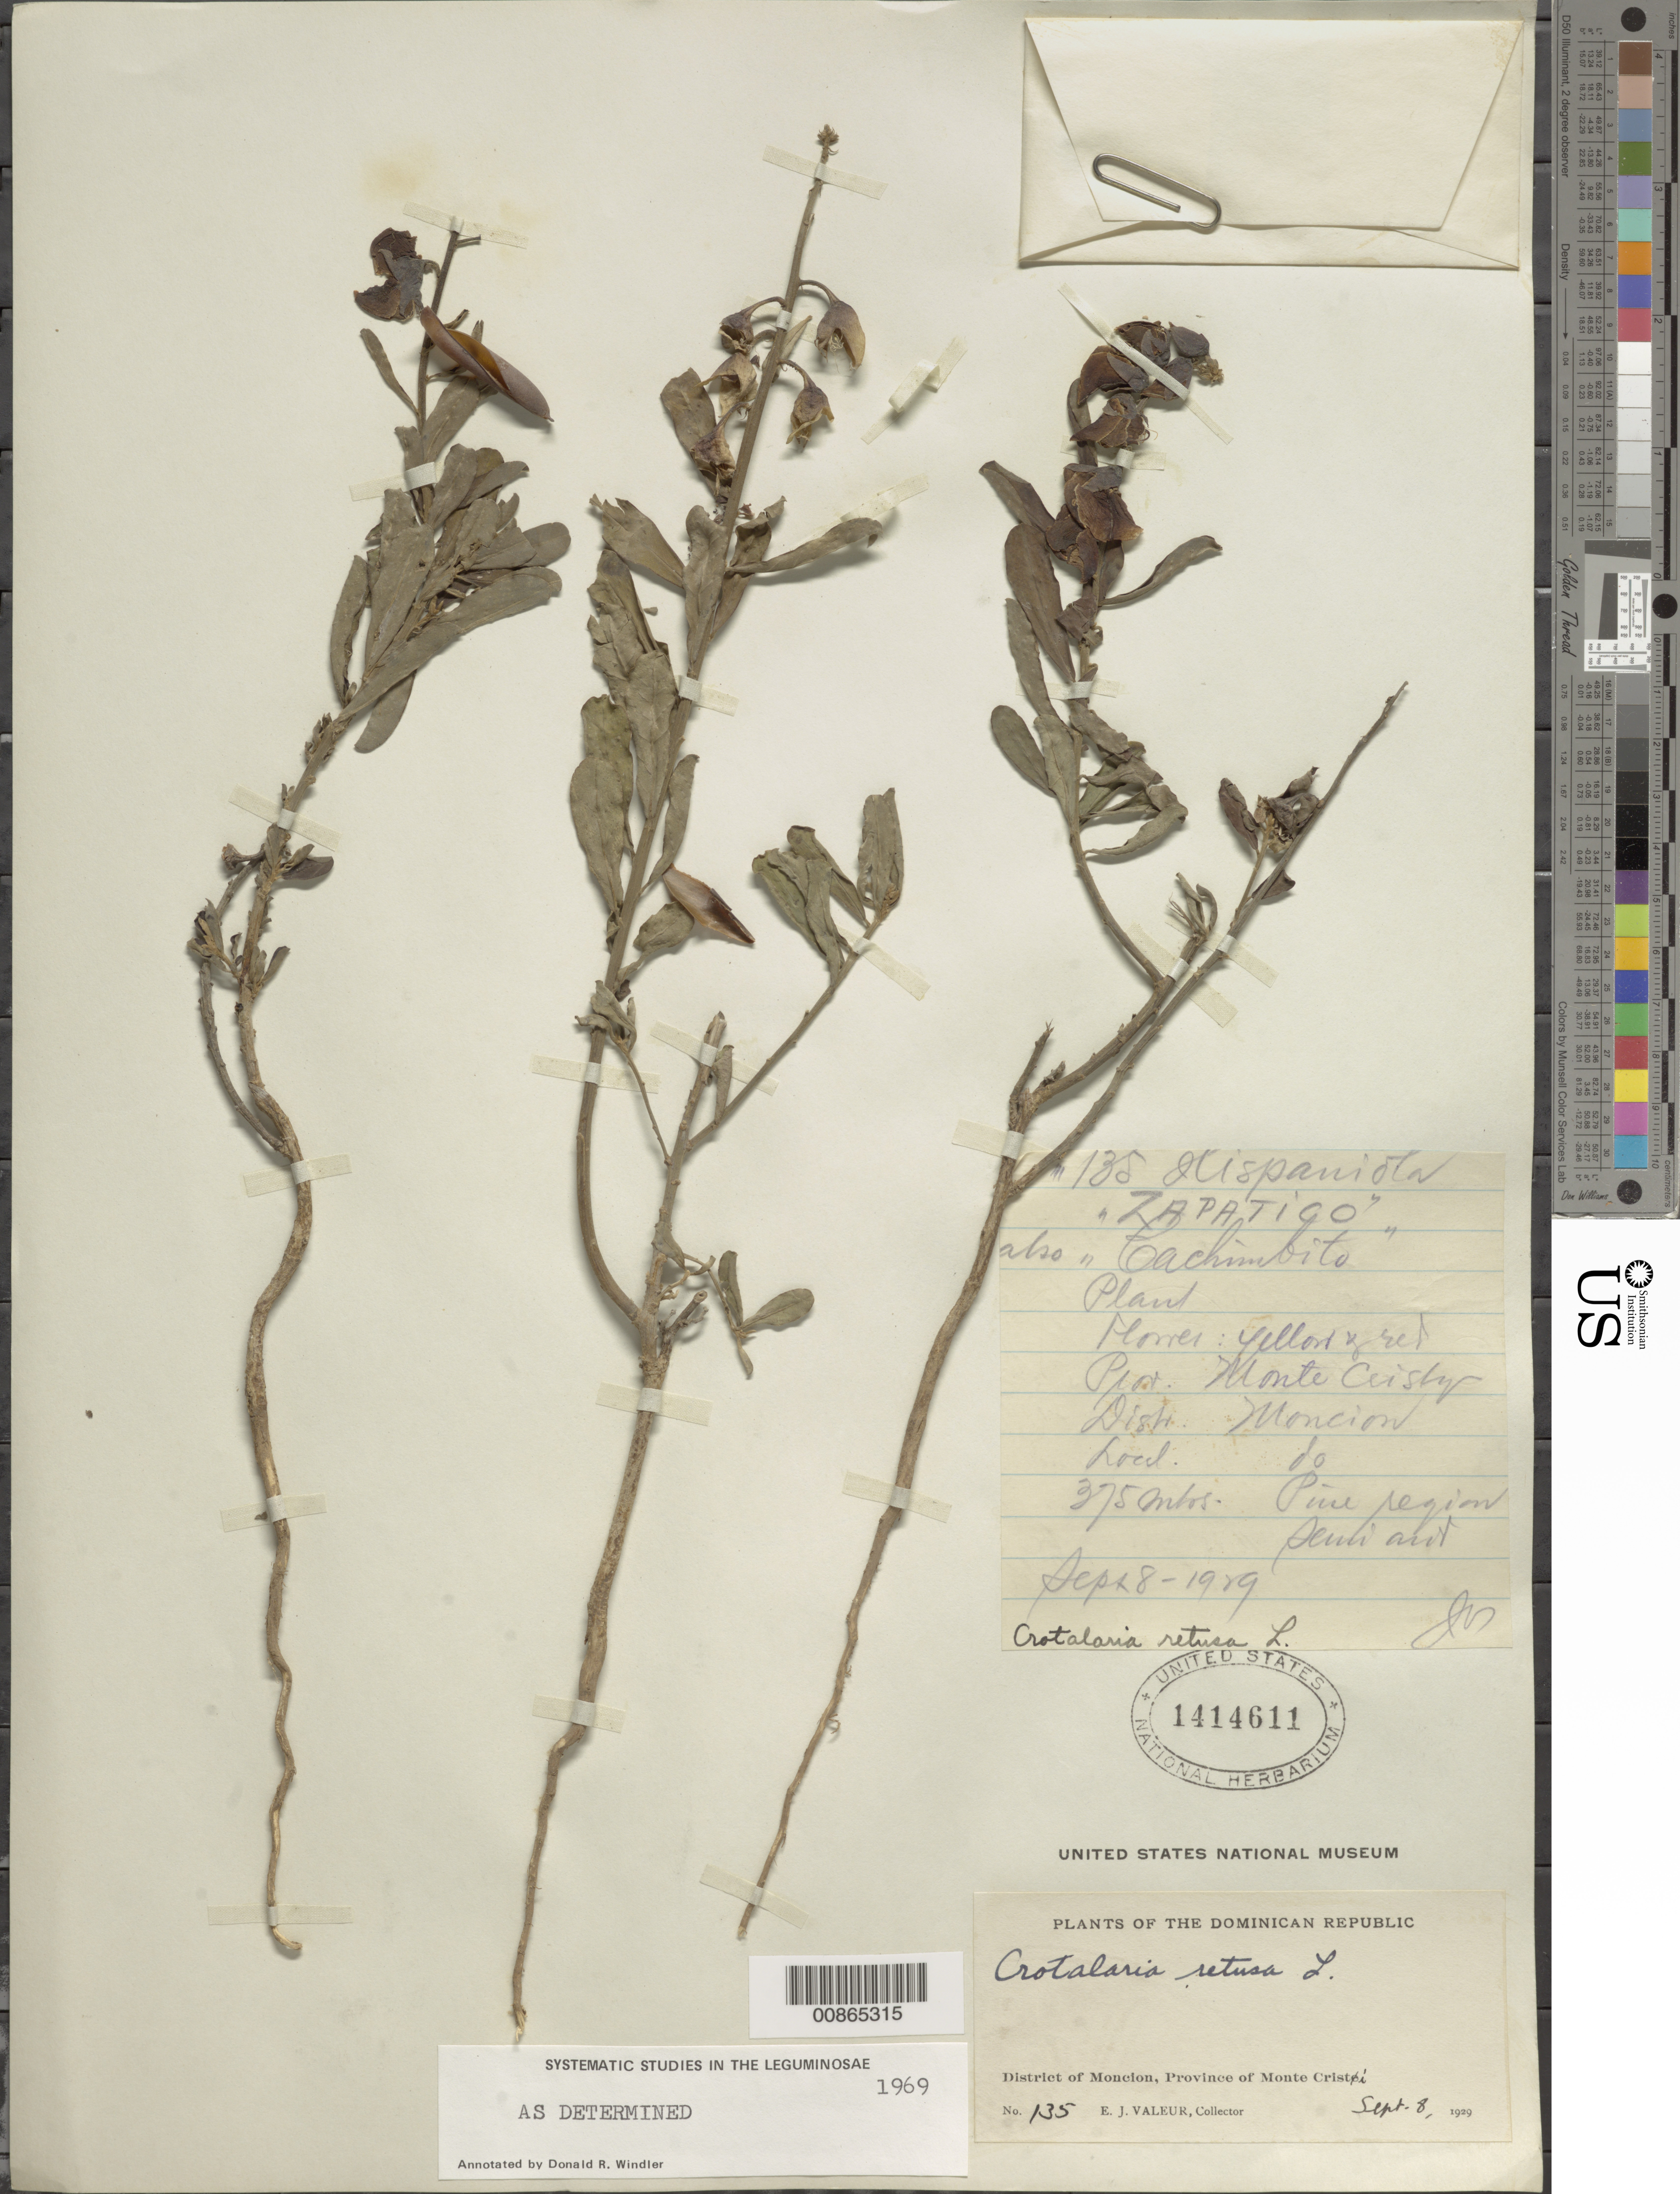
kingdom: Plantae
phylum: Tracheophyta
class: Magnoliopsida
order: Fabales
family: Fabaceae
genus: Crotalaria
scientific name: Crotalaria retusa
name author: L.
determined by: Windler, D. R.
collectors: E. Valeur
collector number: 135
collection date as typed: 08 Sep 1929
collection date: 1929-09-08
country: Dominican Republic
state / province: Monte Cristi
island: Hispaniola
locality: District of Monción.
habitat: Pine region, semi arid.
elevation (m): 375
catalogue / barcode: US 1414611